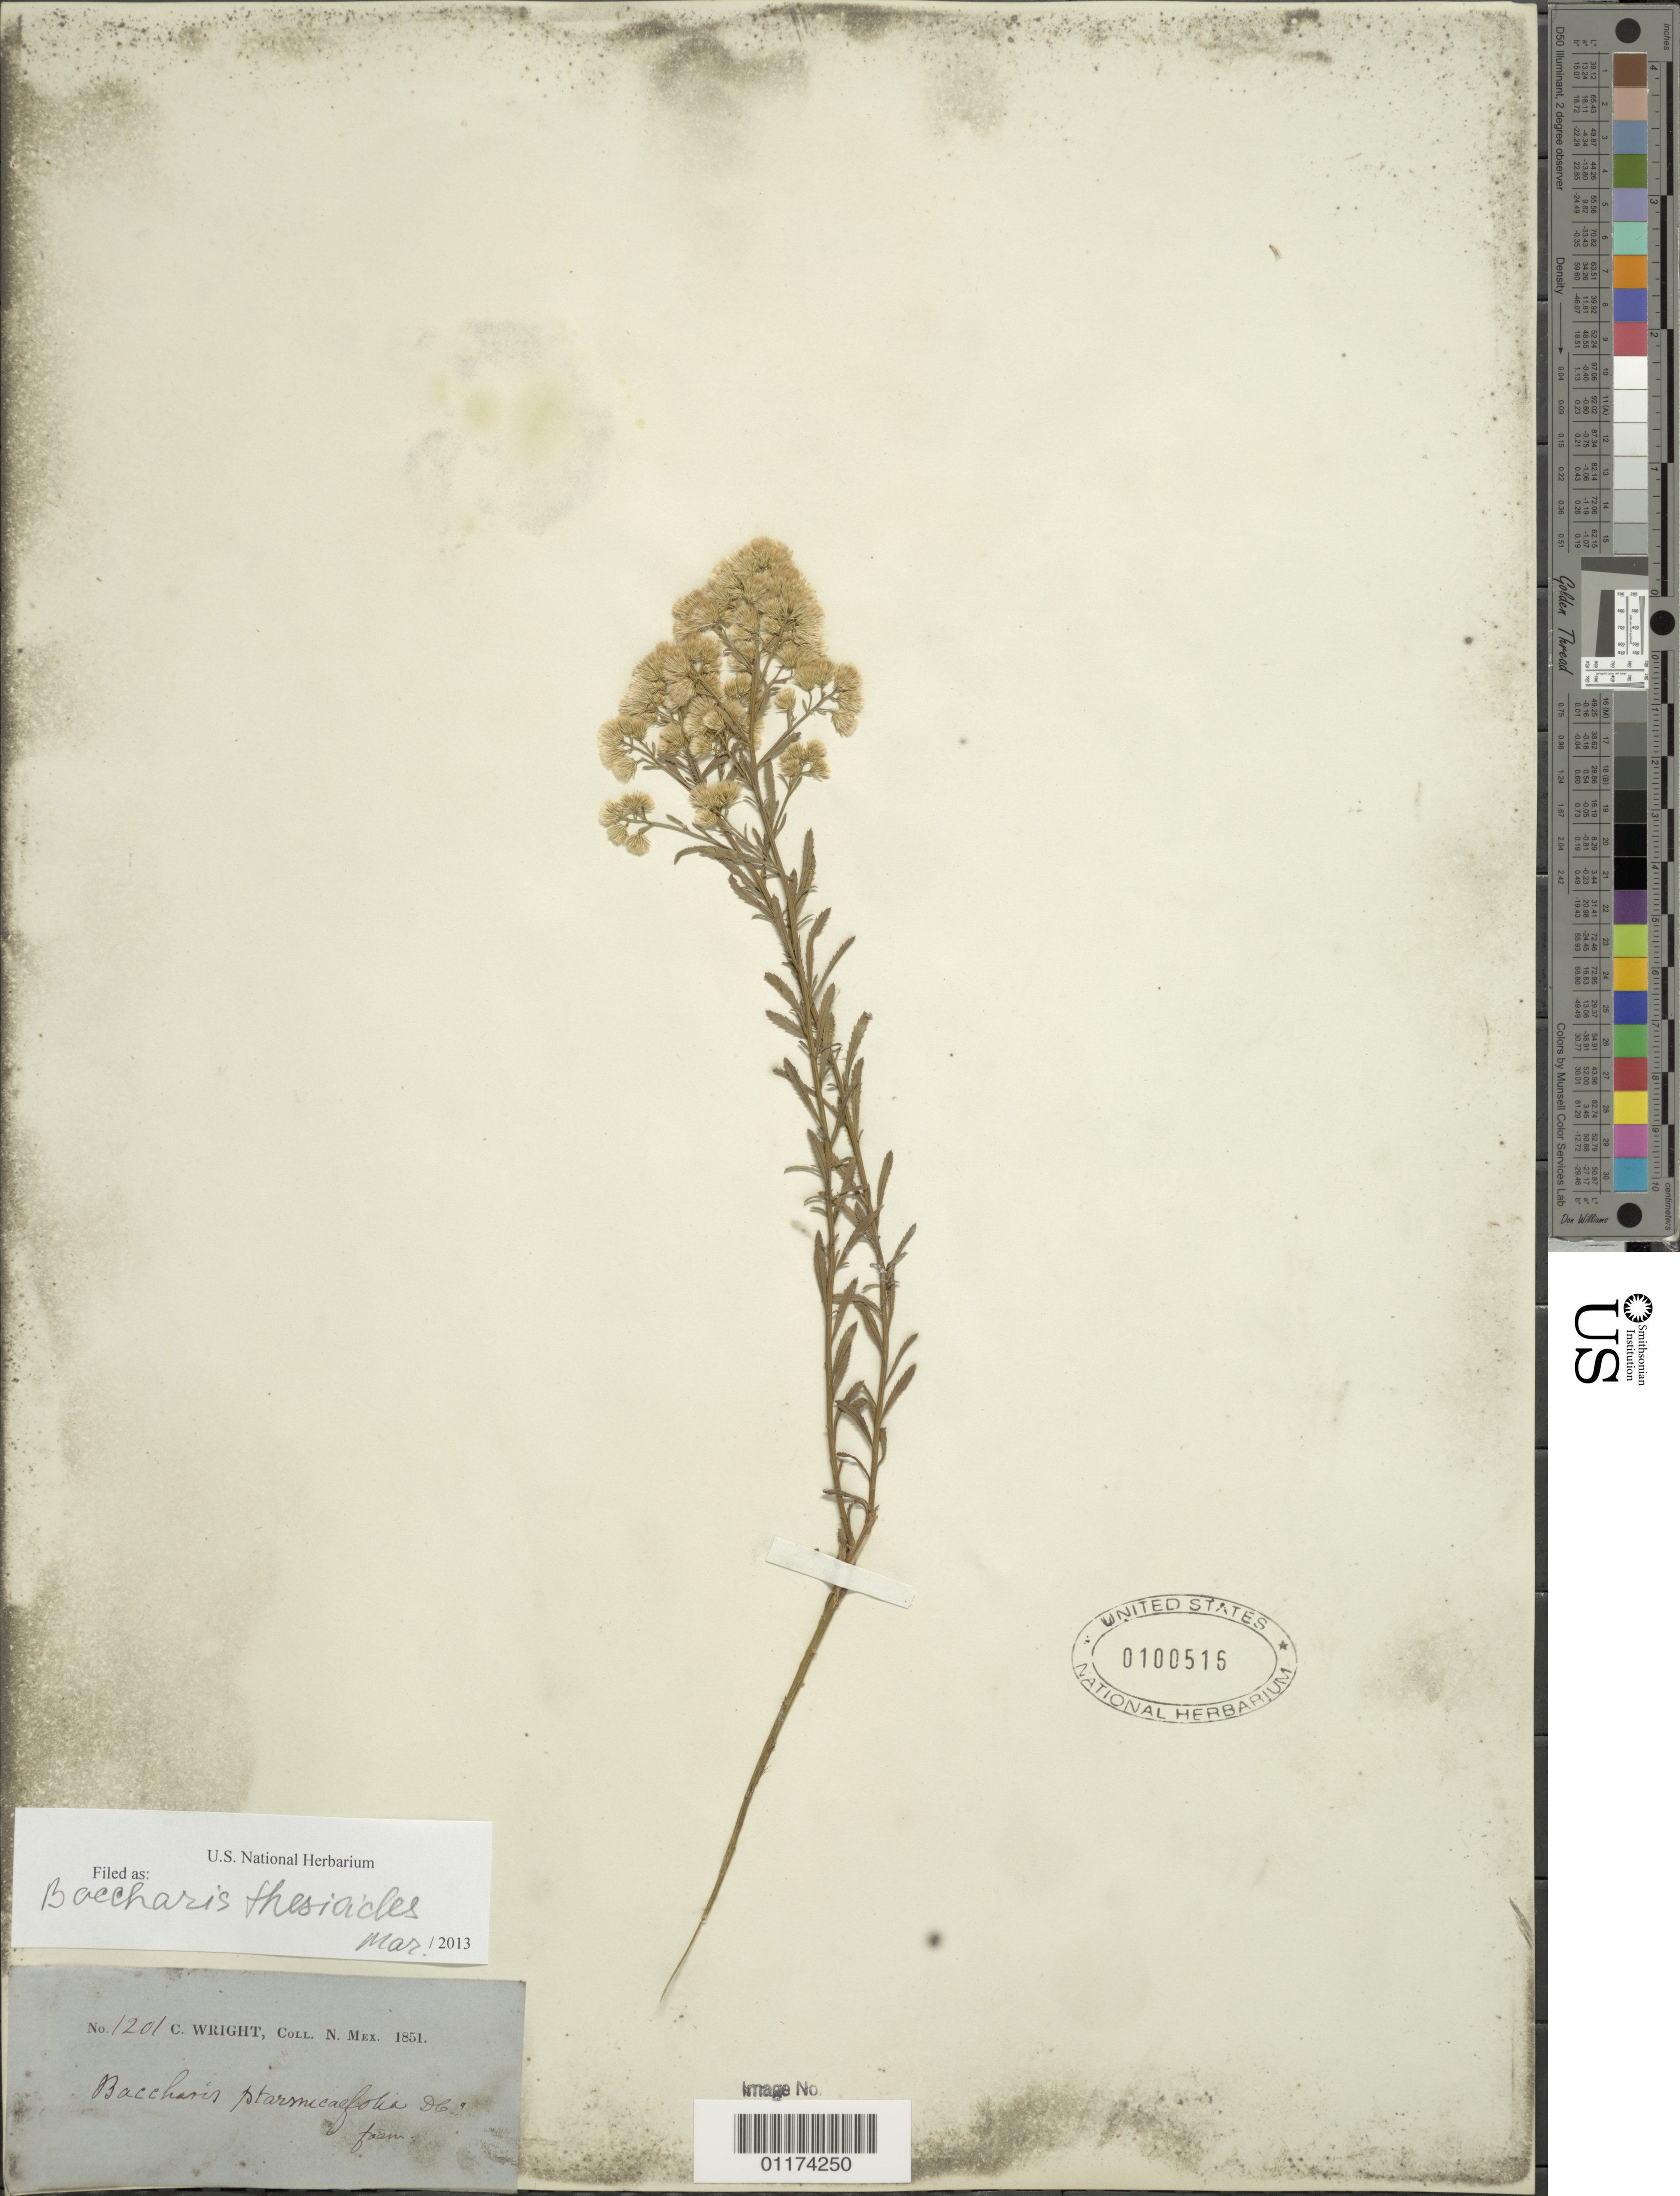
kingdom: Plantae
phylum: Tracheophyta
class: Magnoliopsida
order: Asterales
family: Asteraceae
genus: Baccharis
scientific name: Baccharis thesioides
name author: Kunth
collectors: C. Wright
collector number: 1201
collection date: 1851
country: United States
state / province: New Mexico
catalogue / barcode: US 100516